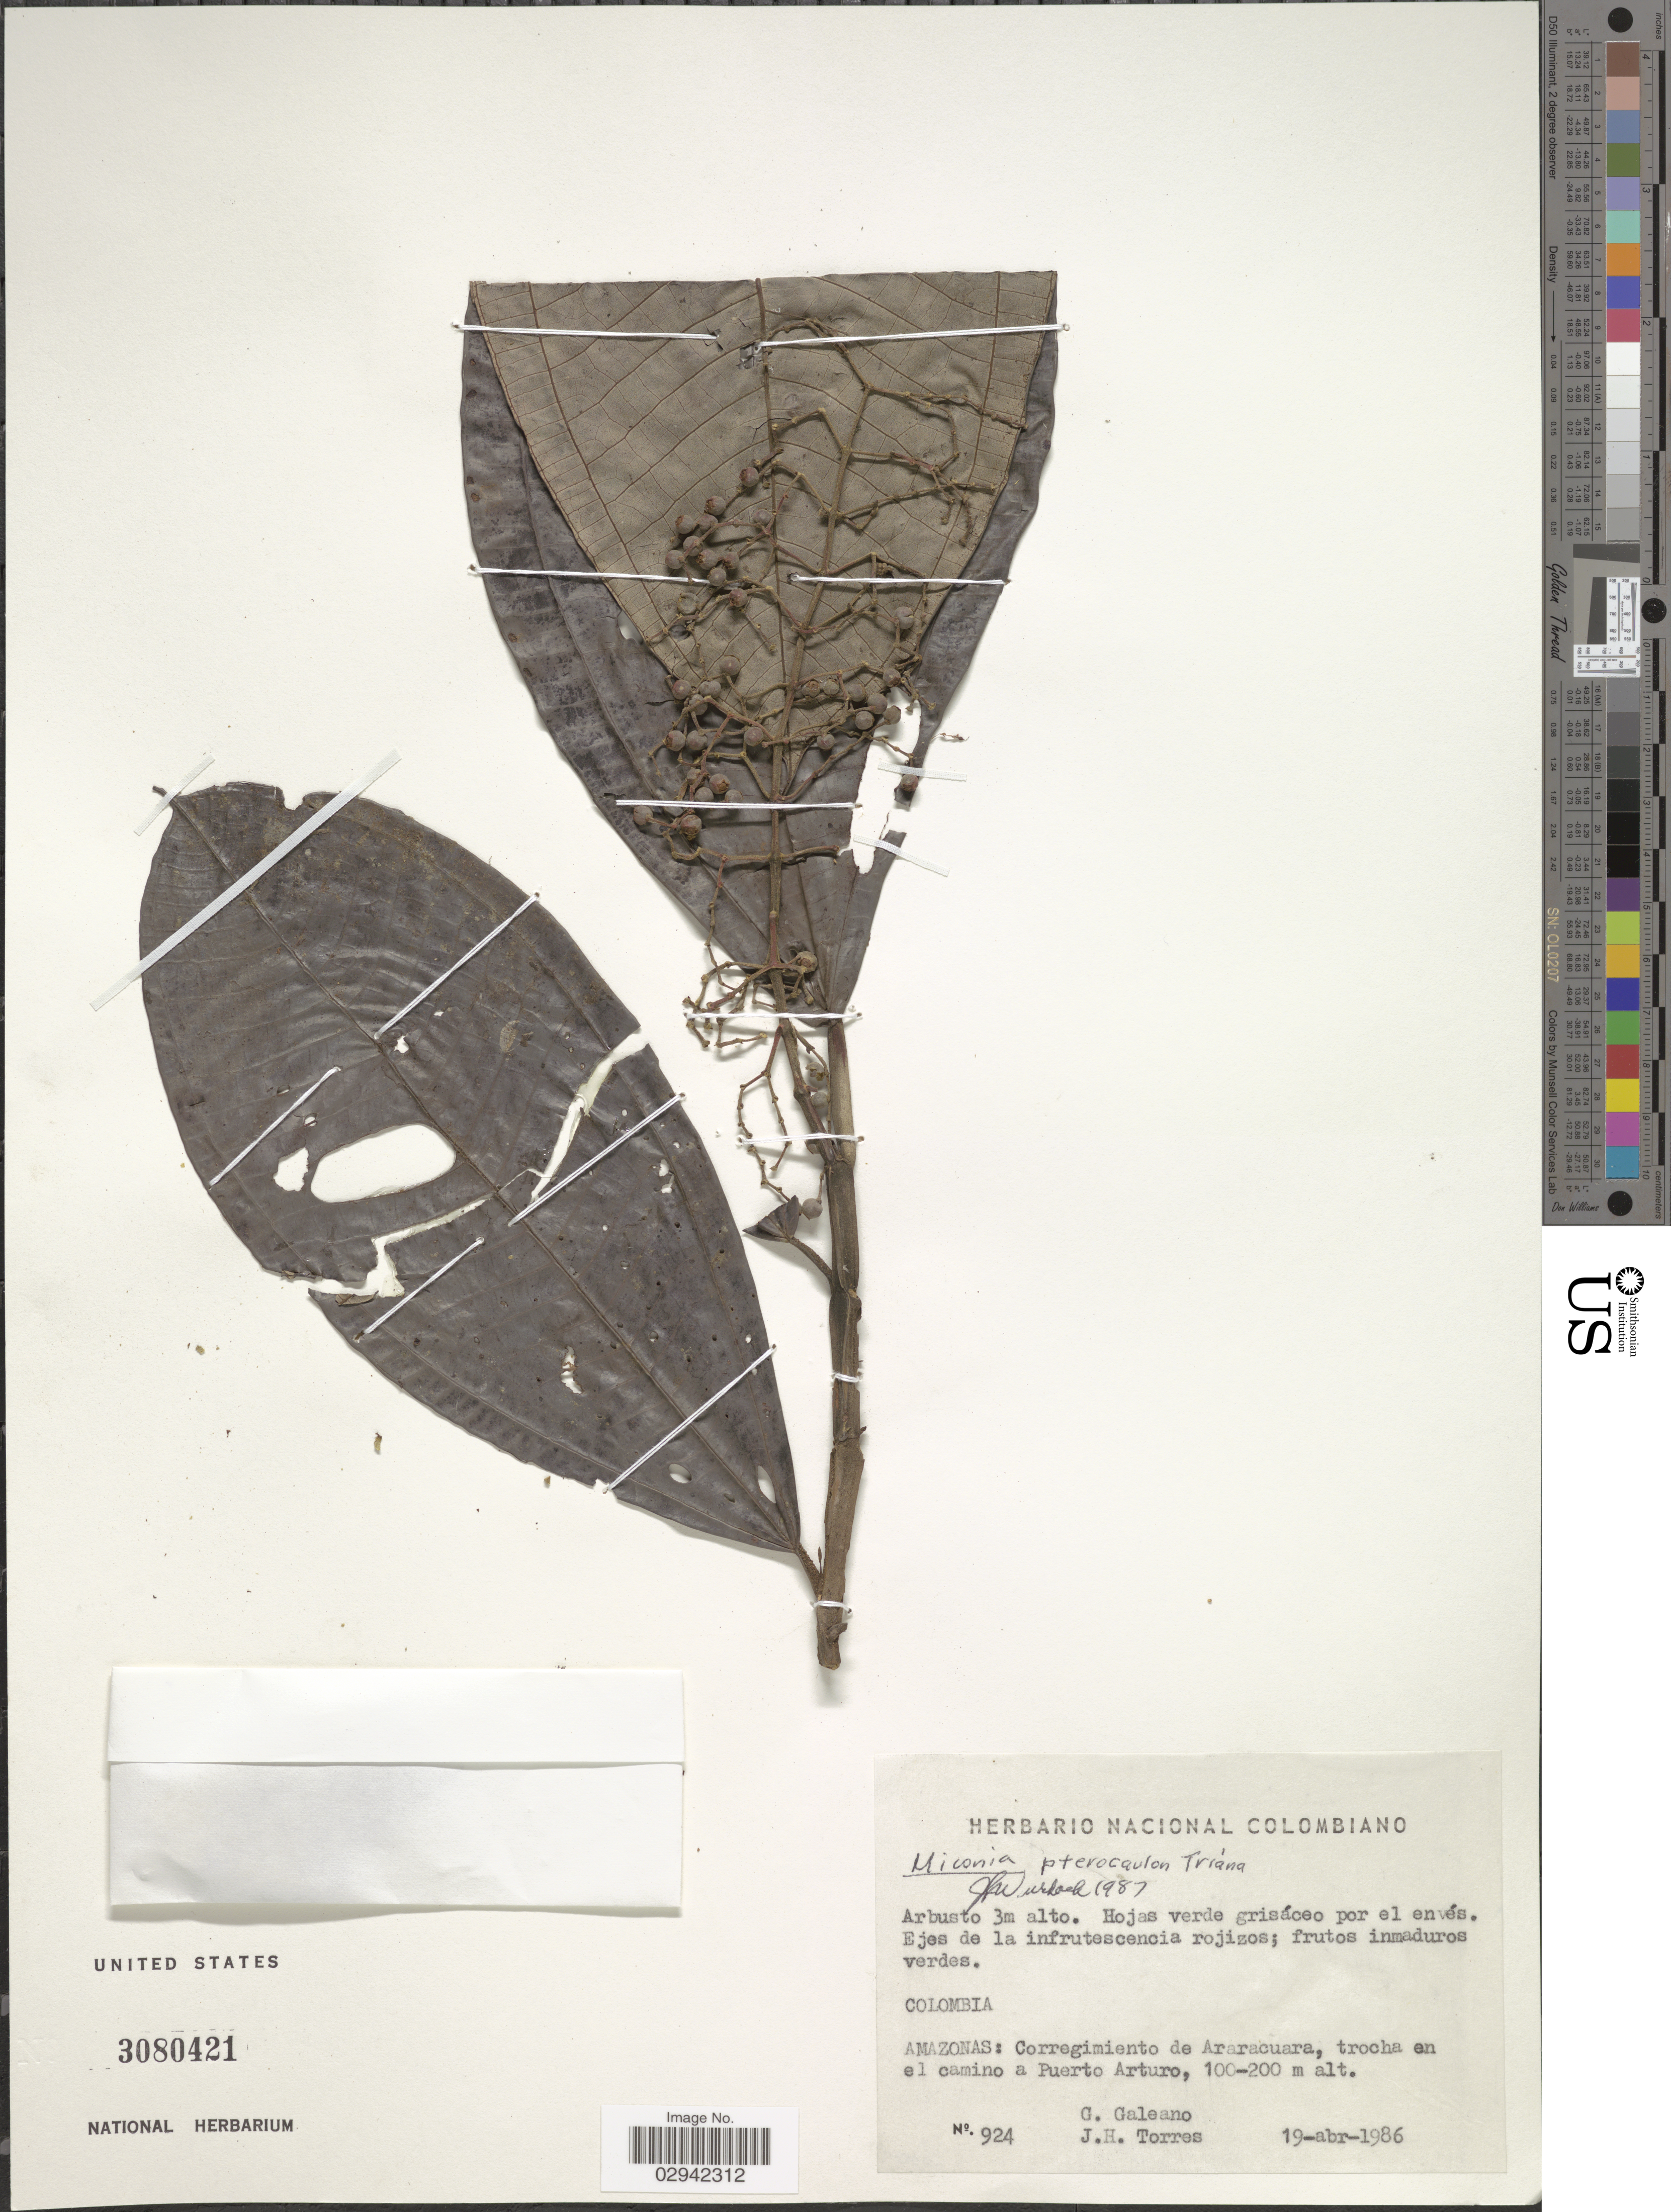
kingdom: Plantae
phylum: Tracheophyta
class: Magnoliopsida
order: Myrtales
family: Melastomataceae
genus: Miconia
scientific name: Miconia pterocaulon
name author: Triana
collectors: G. A. Galeano & J. H. Torres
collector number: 924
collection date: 1986-04-19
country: Colombia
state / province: Amazônas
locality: Corregimiento de Araracuara, trocha en el camino a Puerto Arturo.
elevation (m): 100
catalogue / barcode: US 3080421